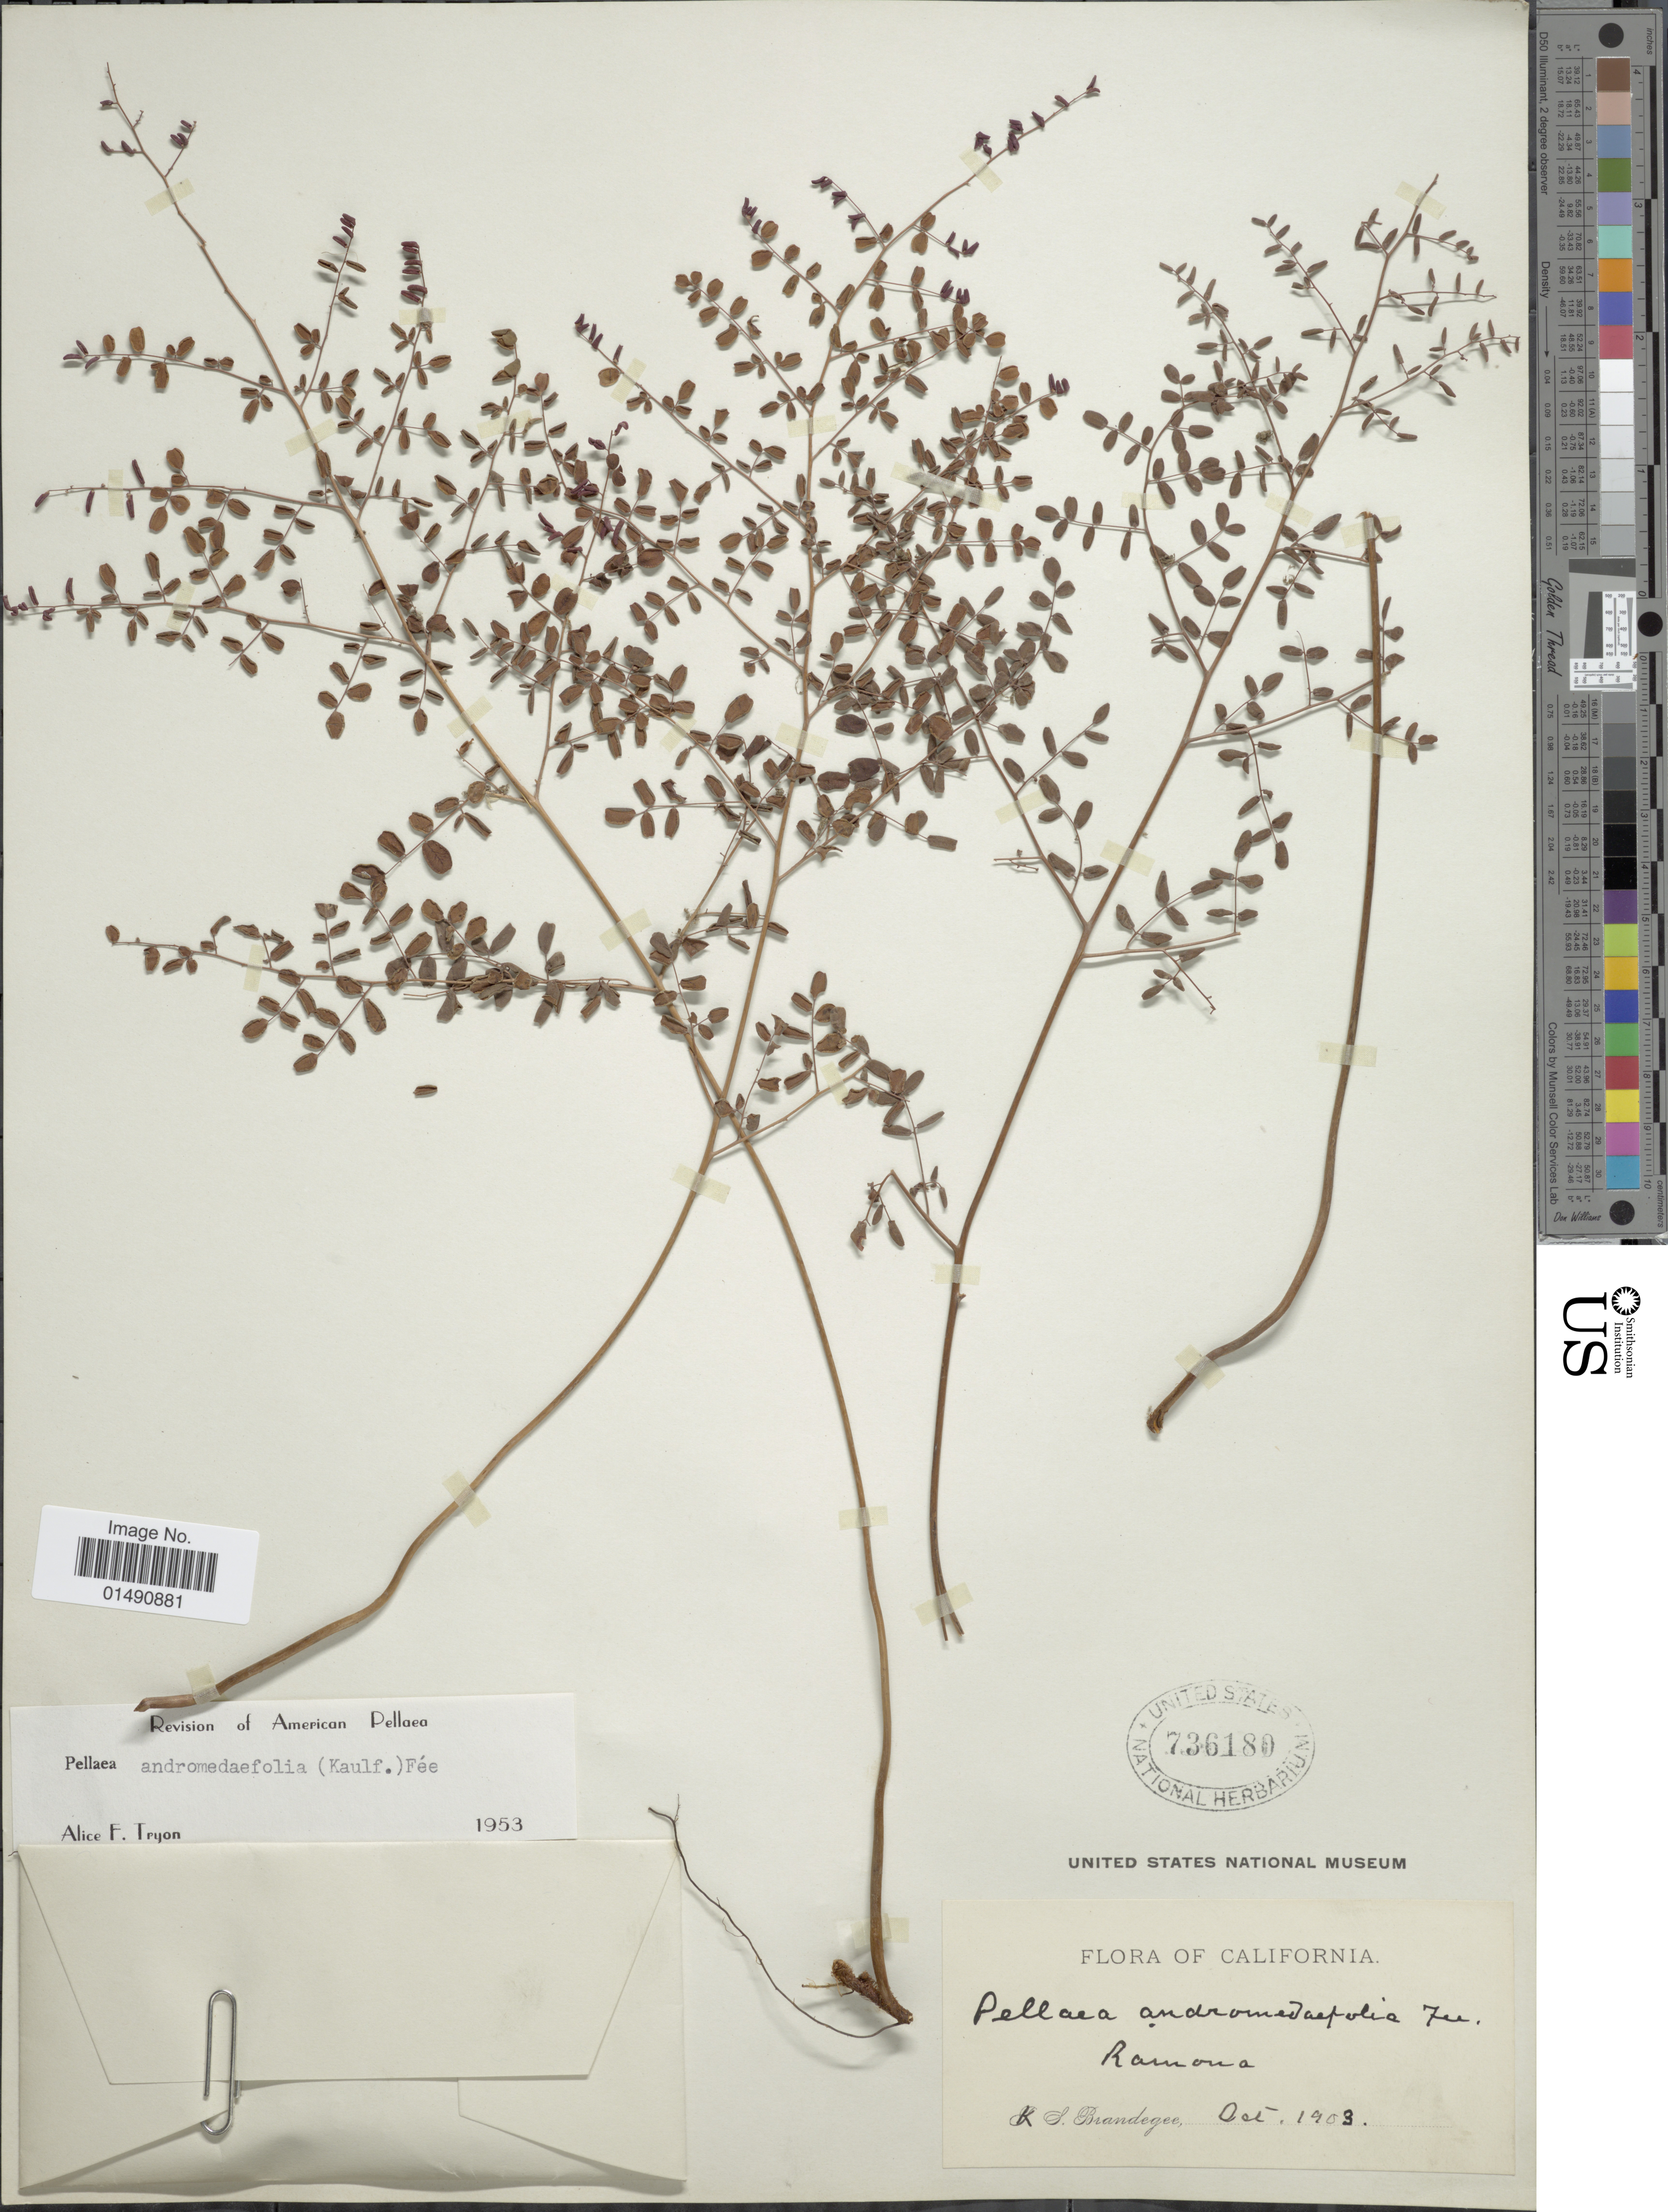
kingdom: Plantae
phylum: Tracheophyta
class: Polypodiopsida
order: Polypodiales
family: Pteridaceae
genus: Pellaea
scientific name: Pellaea andromedifolia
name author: (Kaulf.) Fée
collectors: K. Brandegee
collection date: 1903-10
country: United States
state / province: California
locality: Ramona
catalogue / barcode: US 736180